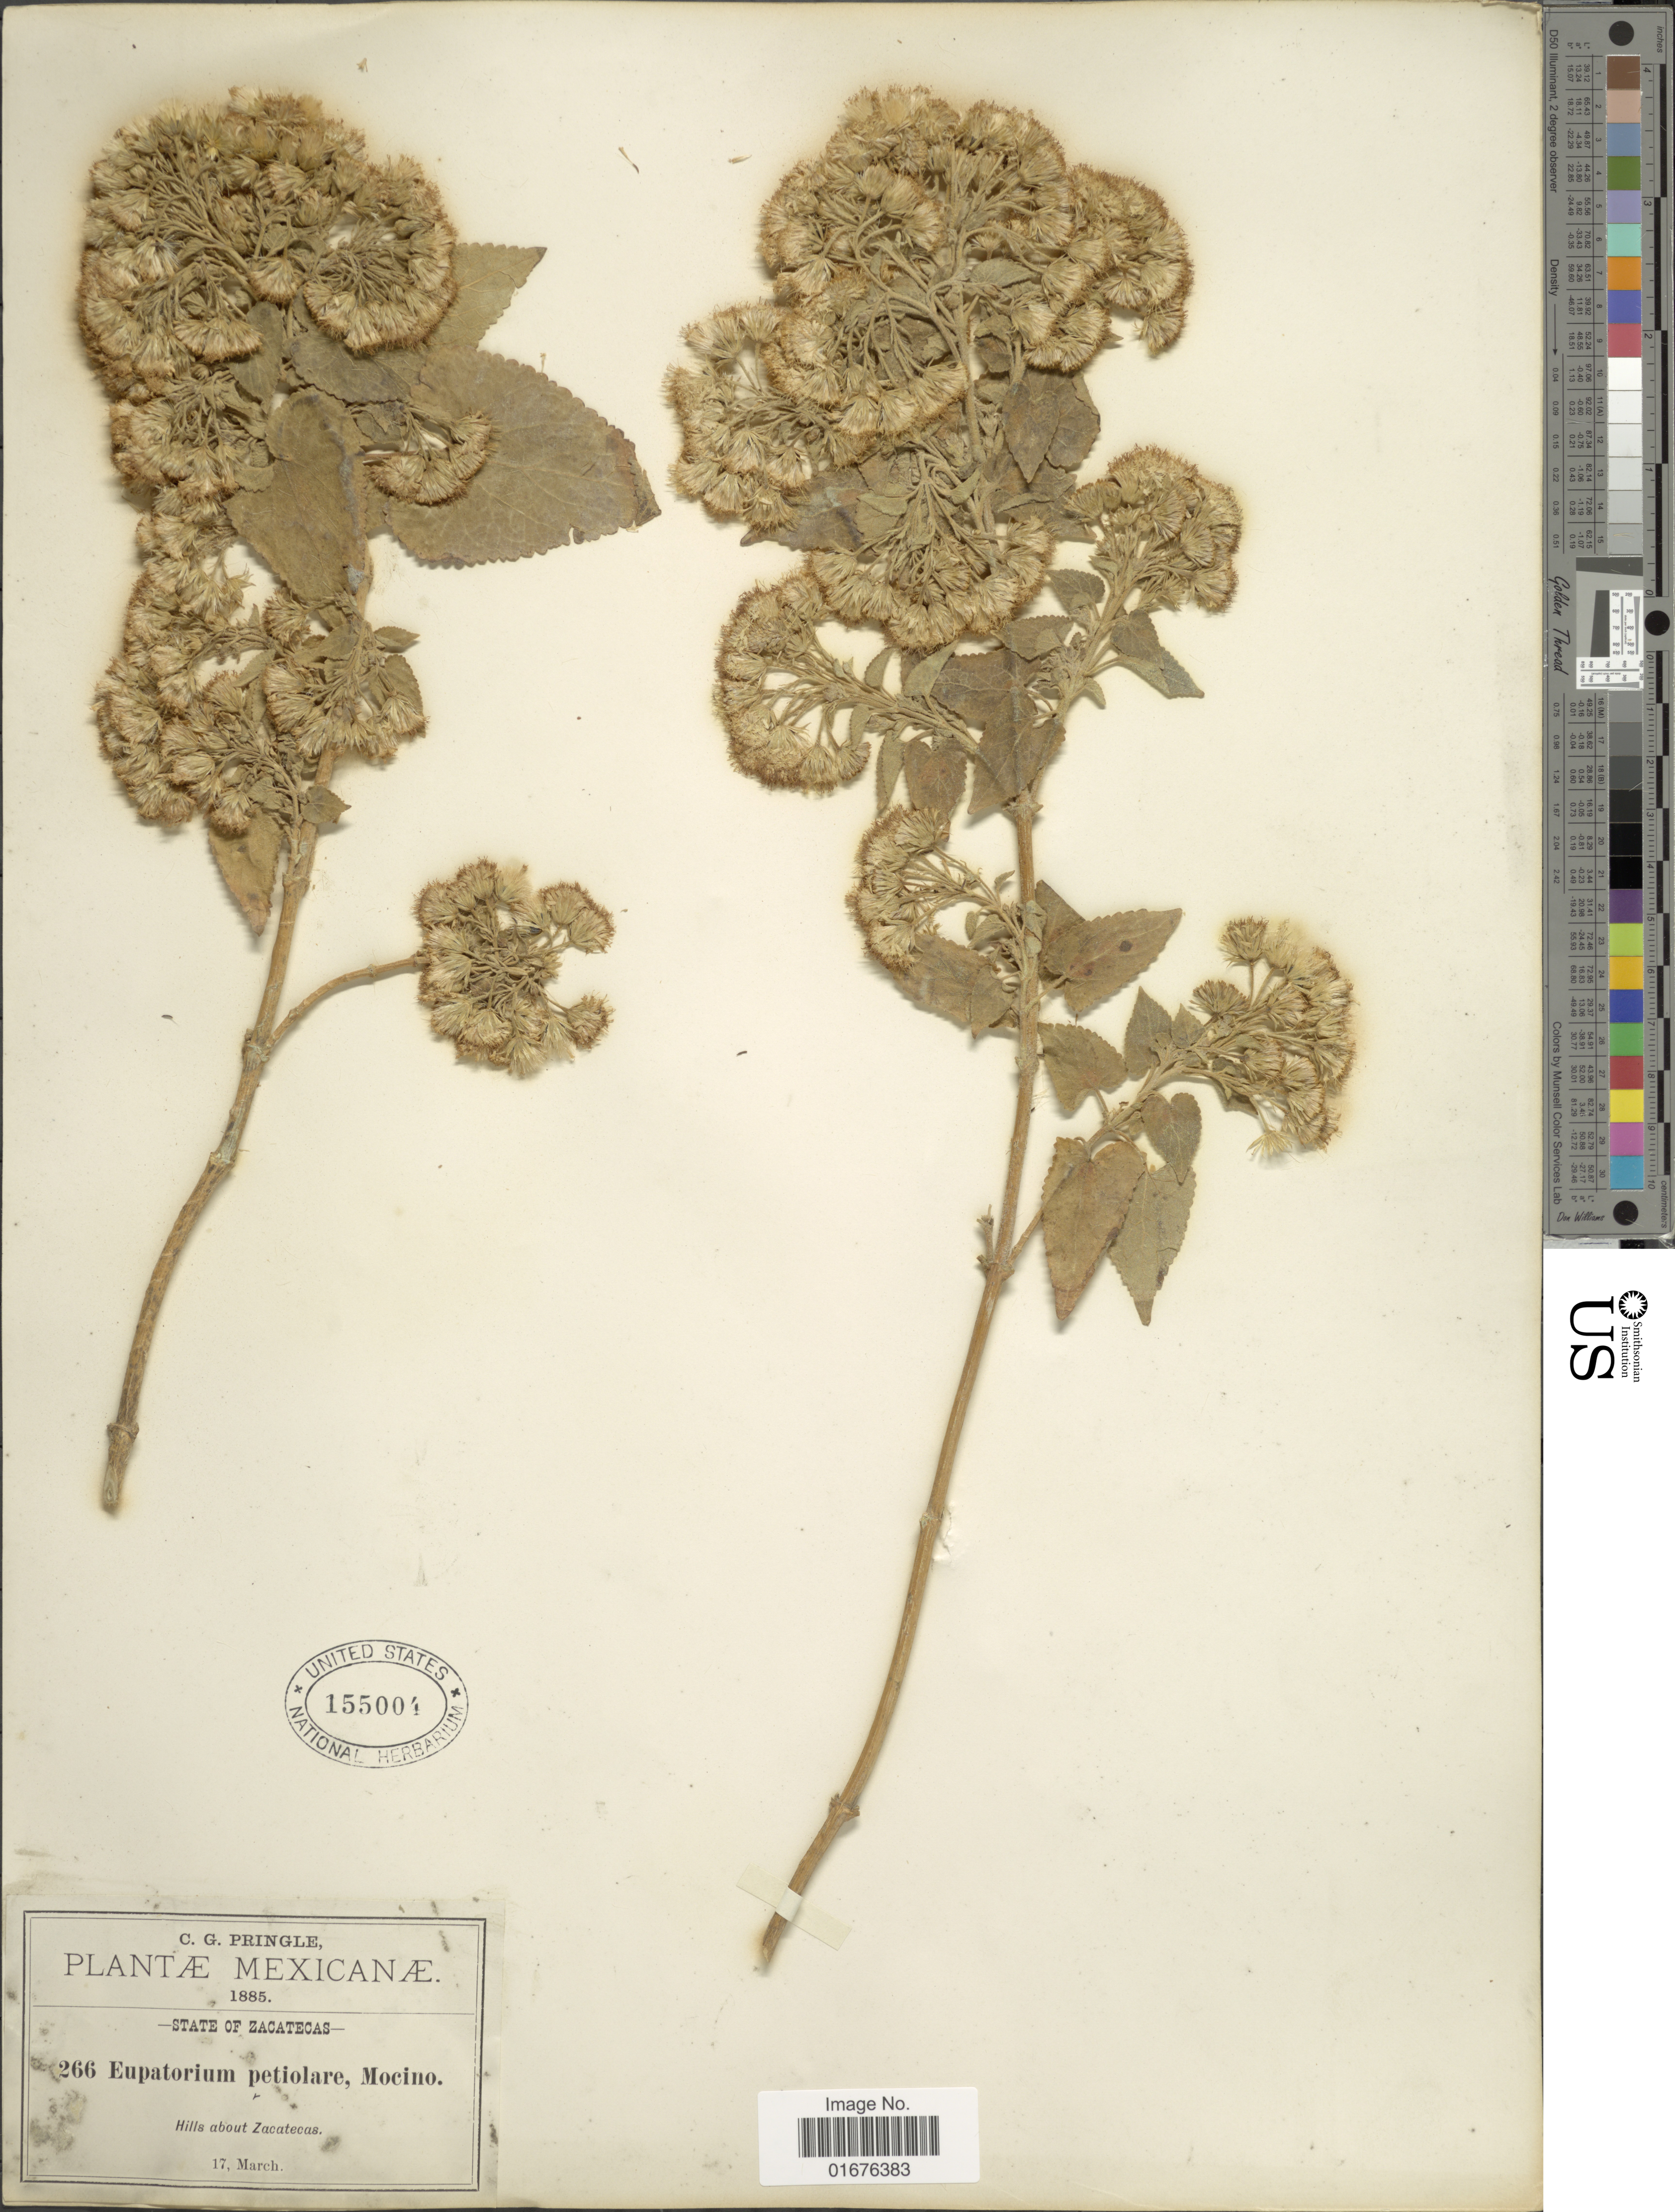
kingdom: Plantae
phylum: Tracheophyta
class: Magnoliopsida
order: Asterales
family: Asteraceae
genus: Ageratina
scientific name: Ageratina petiolaris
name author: (Moc. & Sessé ex DC.) R.M. King & H. Rob.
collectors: C. G. Pringle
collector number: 266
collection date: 1885-03-17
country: Mexico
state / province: Zacatecas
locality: Hillas about Zacatecas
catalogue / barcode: US 155004